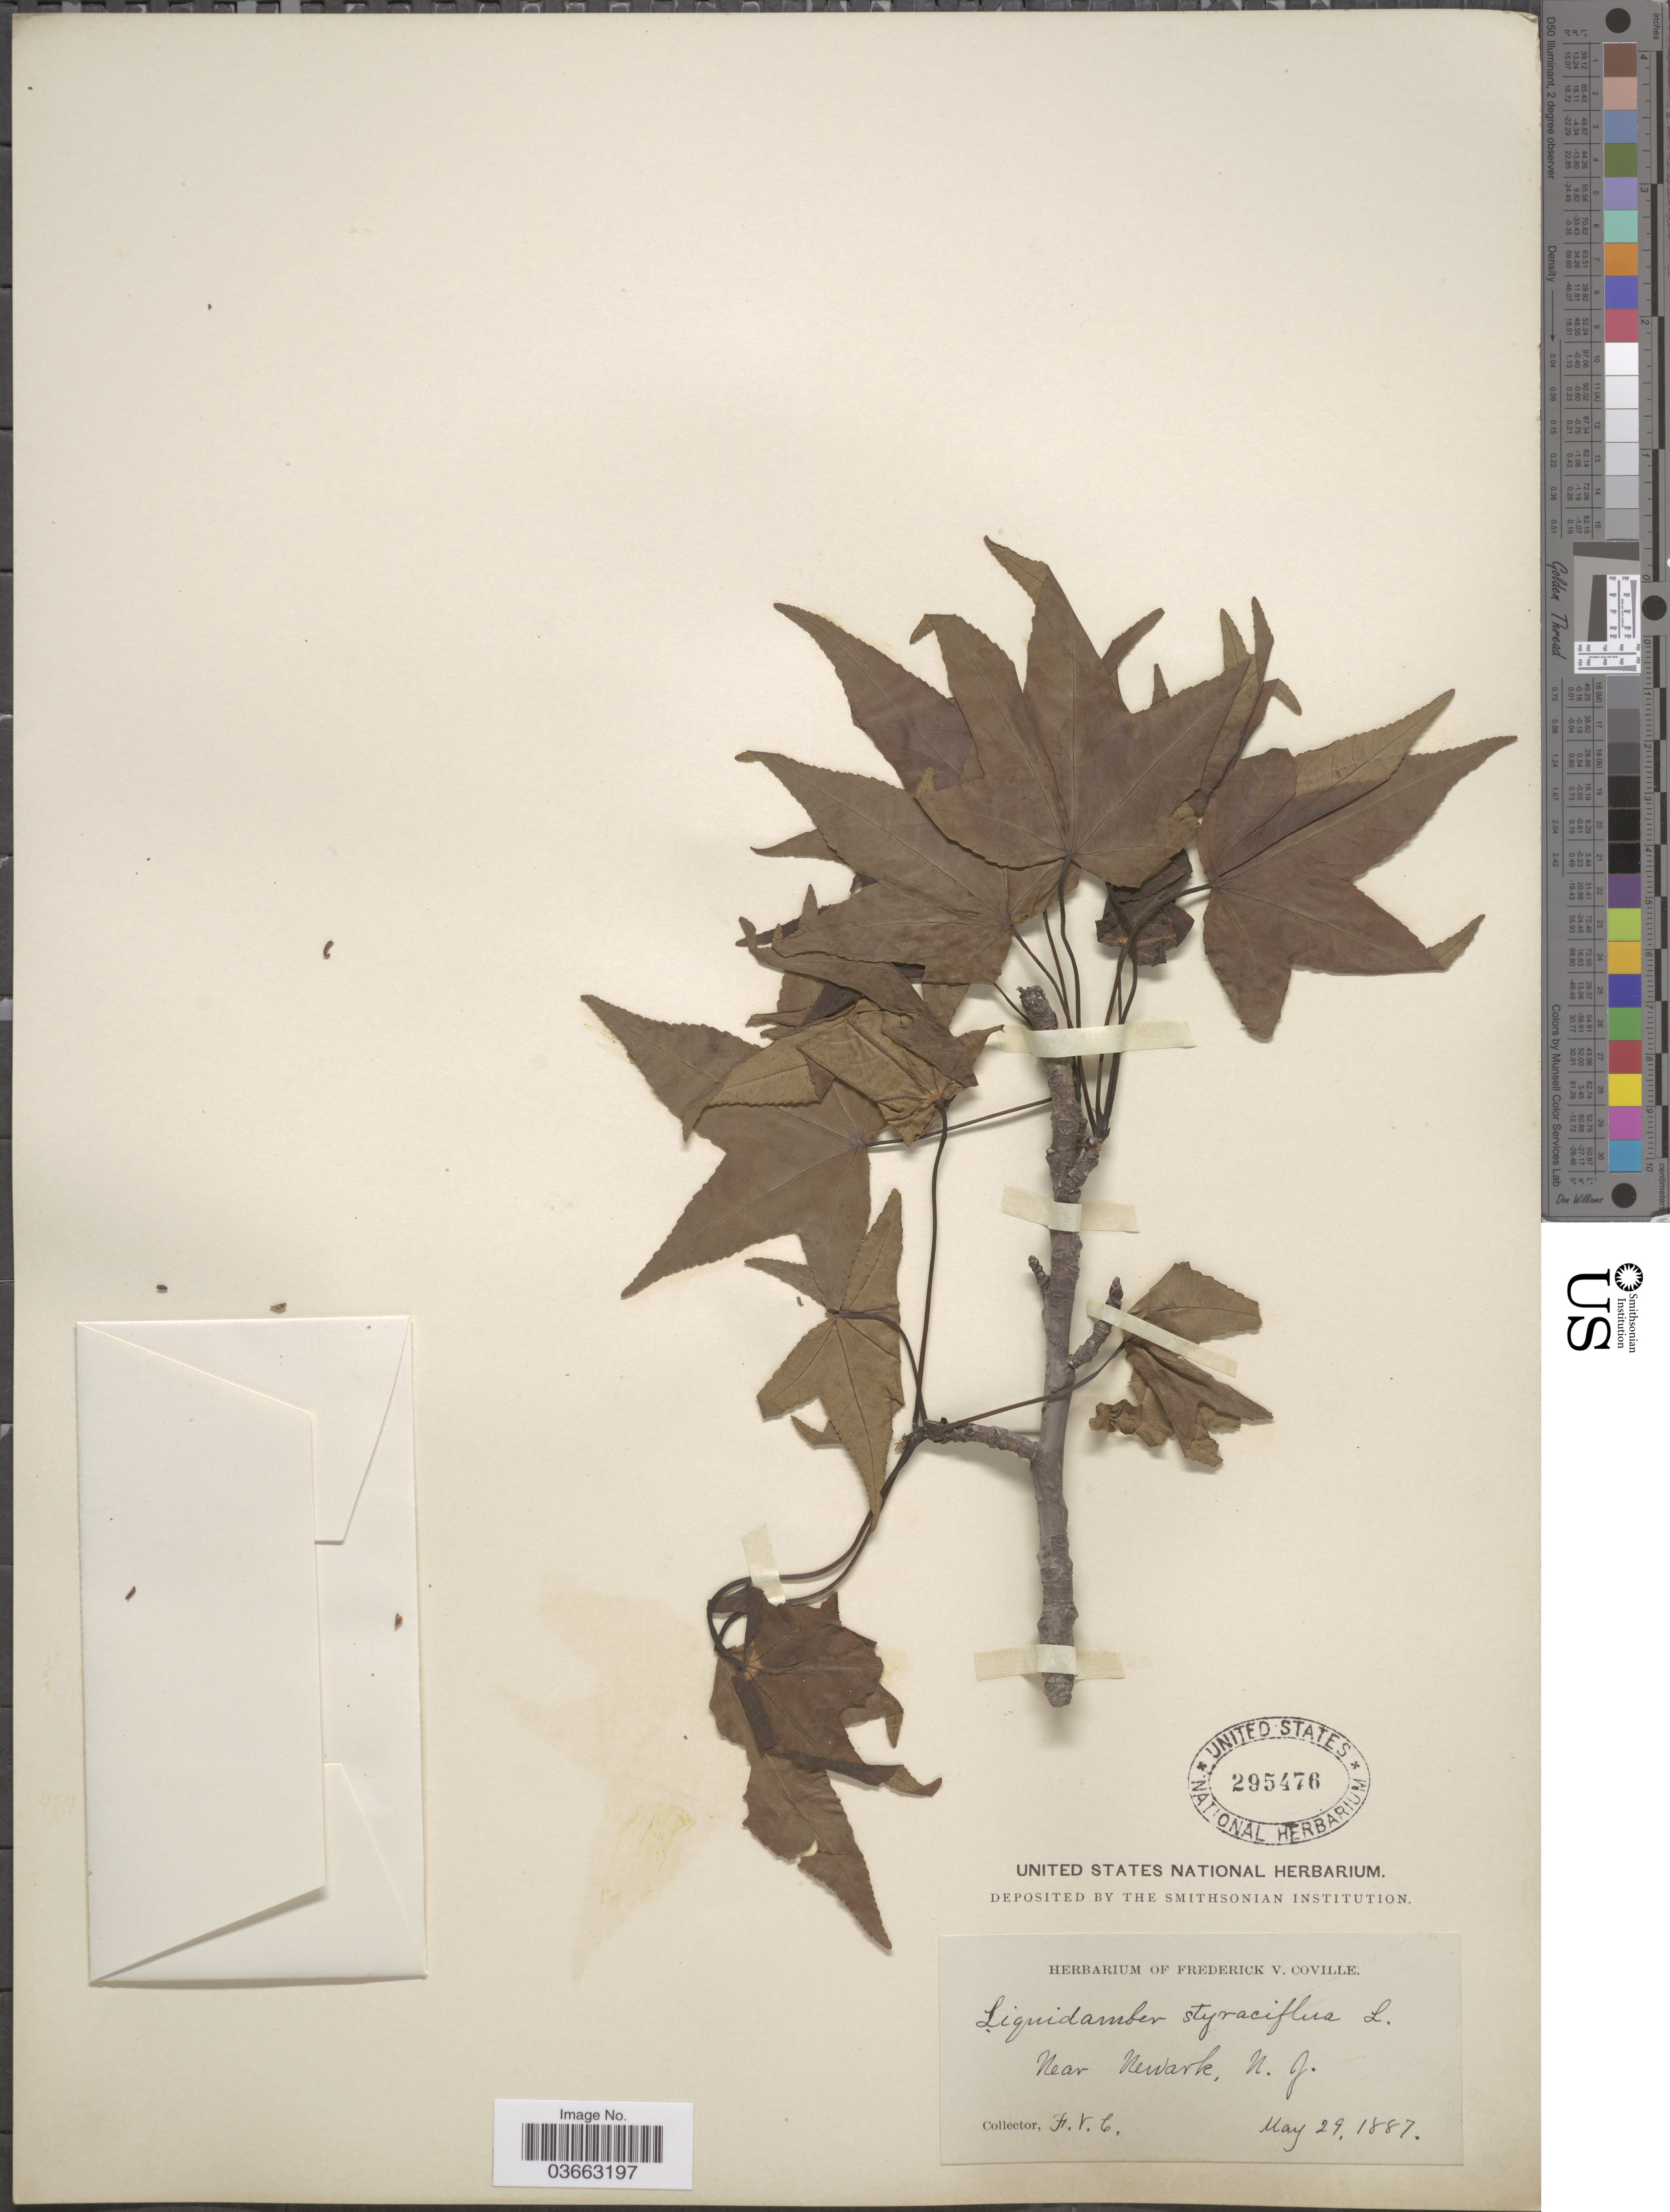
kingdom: Plantae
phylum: Tracheophyta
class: Magnoliopsida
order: Saxifragales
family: Altingiaceae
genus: Liquidambar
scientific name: Liquidambar styraciflua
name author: L.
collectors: F. V. Coville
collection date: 1887-05-29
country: United States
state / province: New Jersey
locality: Near Newark.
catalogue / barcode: US 295476